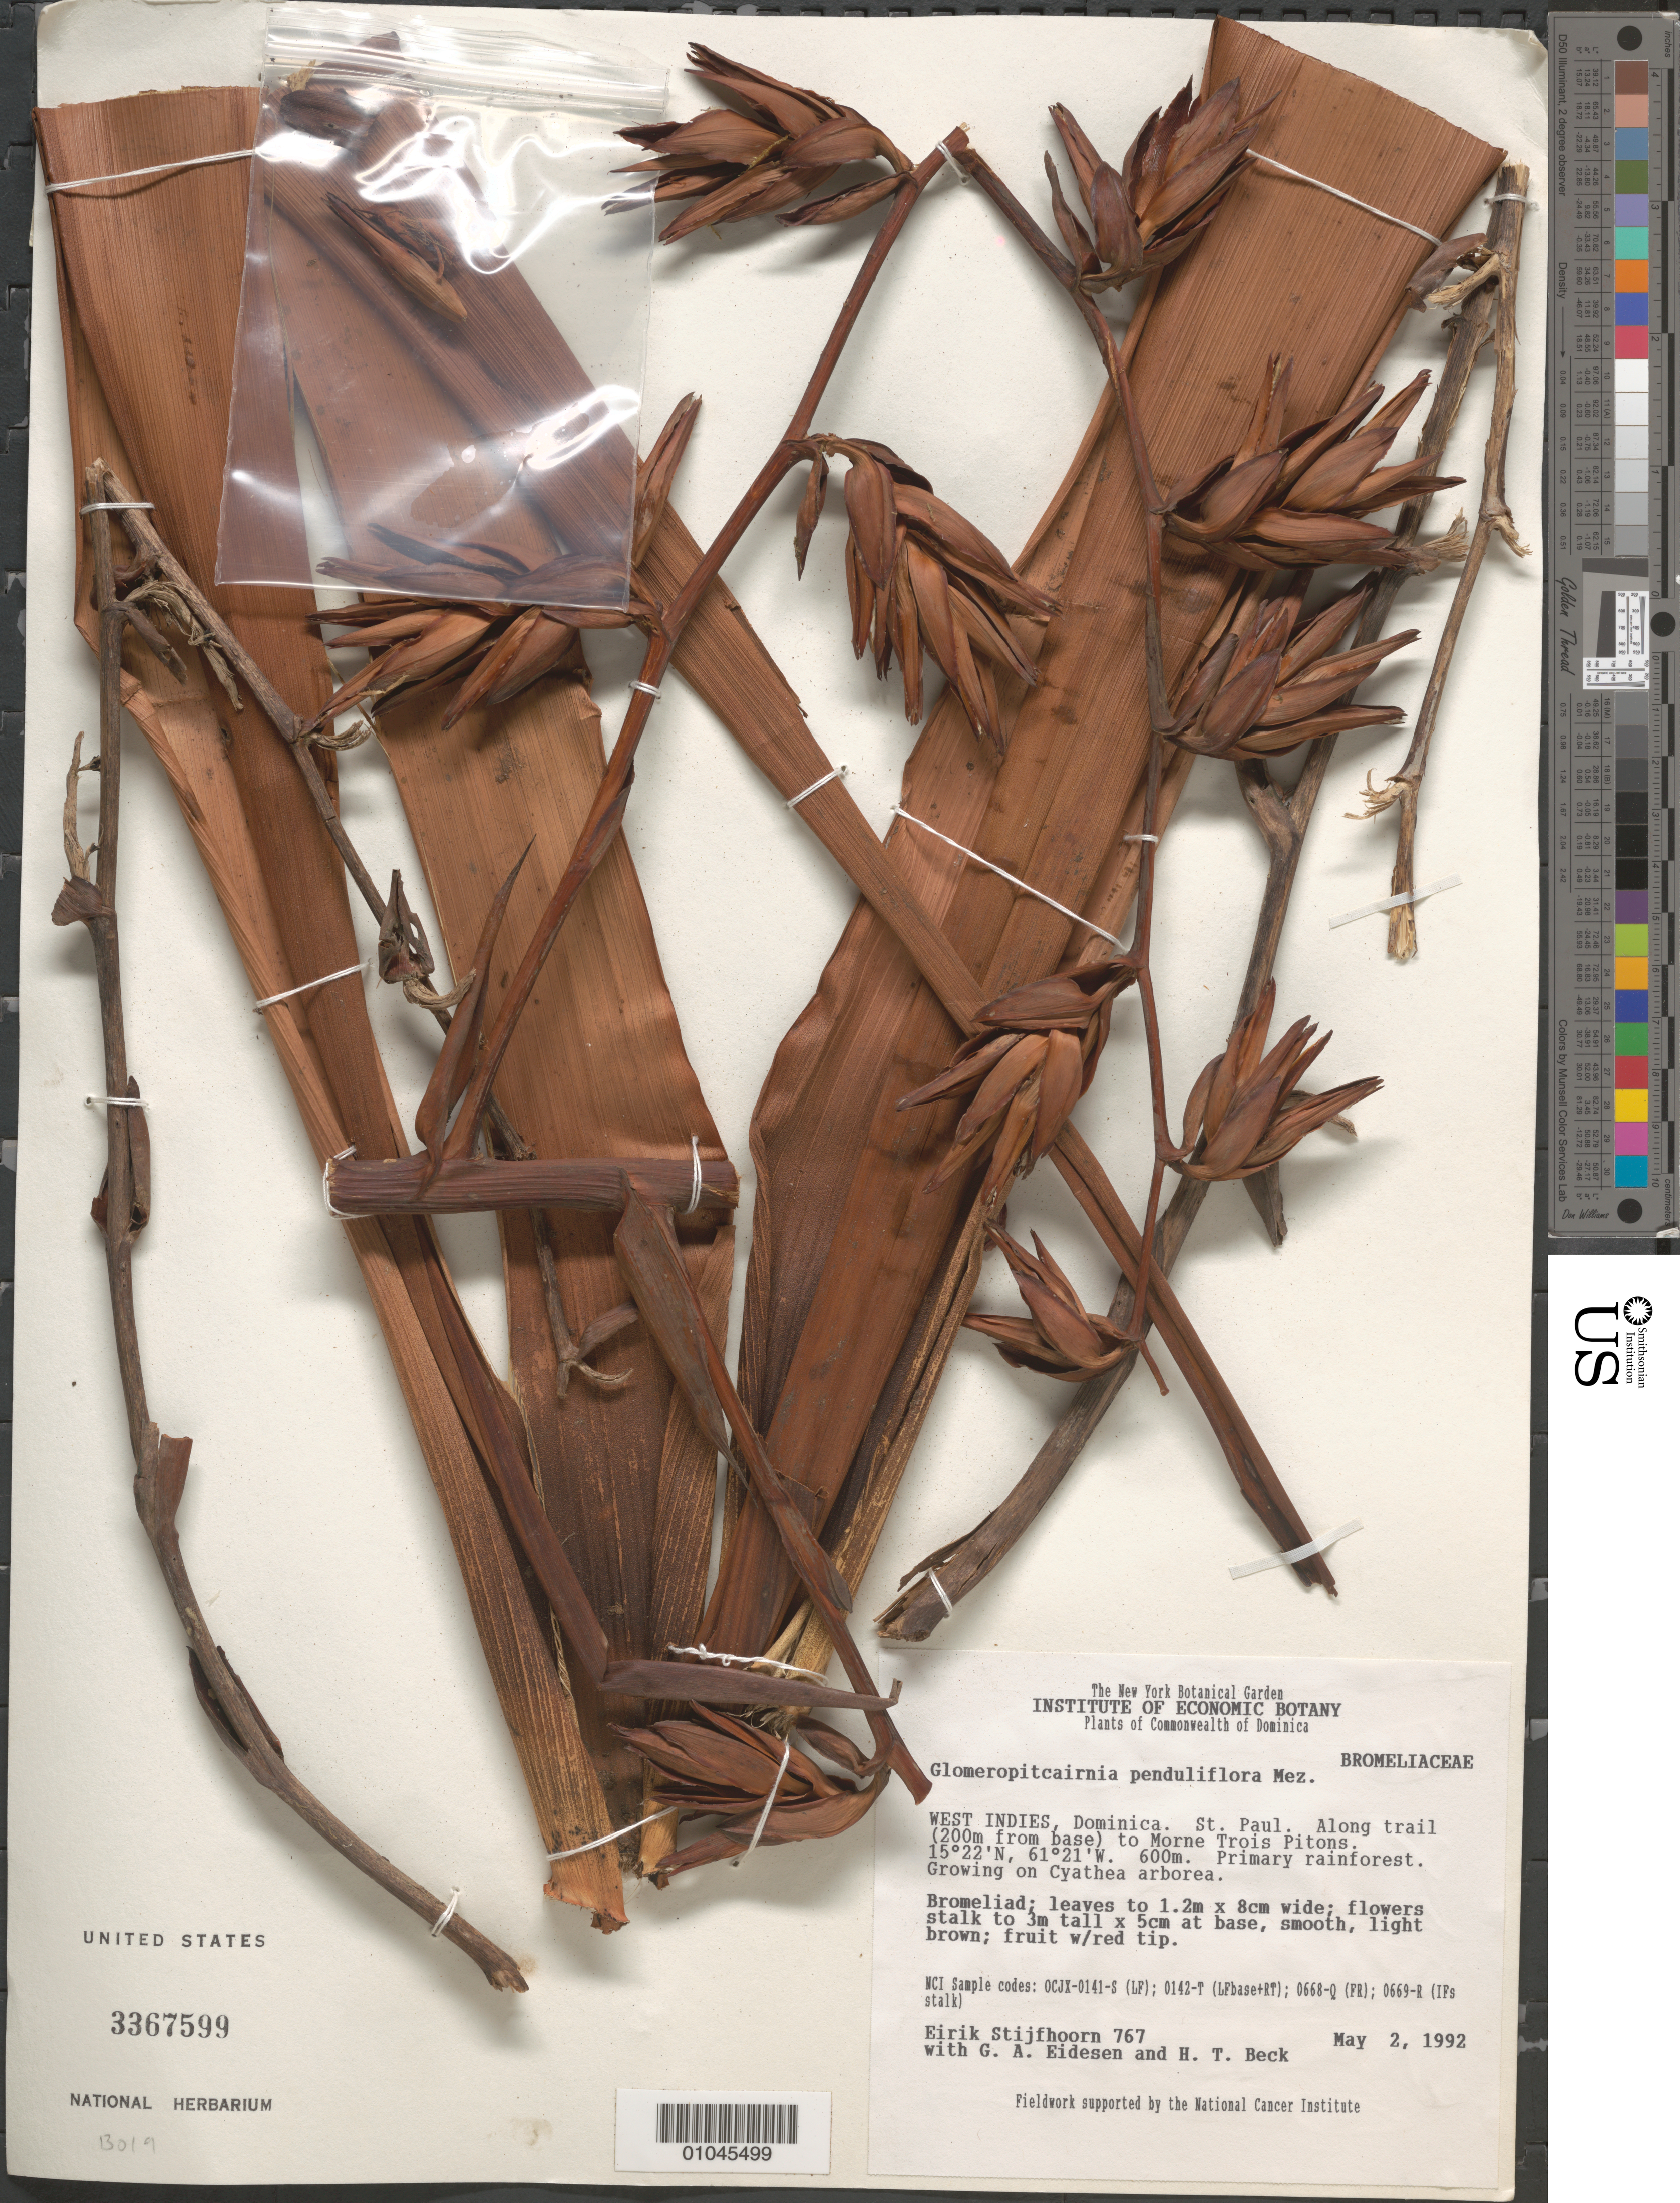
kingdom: Plantae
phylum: Tracheophyta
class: Liliopsida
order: Poales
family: Bromeliaceae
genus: Glomeropitcairnia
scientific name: Glomeropitcairnia penduliflora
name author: (Griseb.) Mez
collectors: E. Stijfhoorn, G. Eidesen & H. T. Beck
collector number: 797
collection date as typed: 02 May 1992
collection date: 1992-05-02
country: Dominica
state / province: St. Paul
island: Dominica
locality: West Indies, Dominica. St. Paul. Along trail (200m from base) to Morne Trois Pitons. Primary rainforest. Growing on Cyathea arborea.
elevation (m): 600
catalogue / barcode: US 3367599